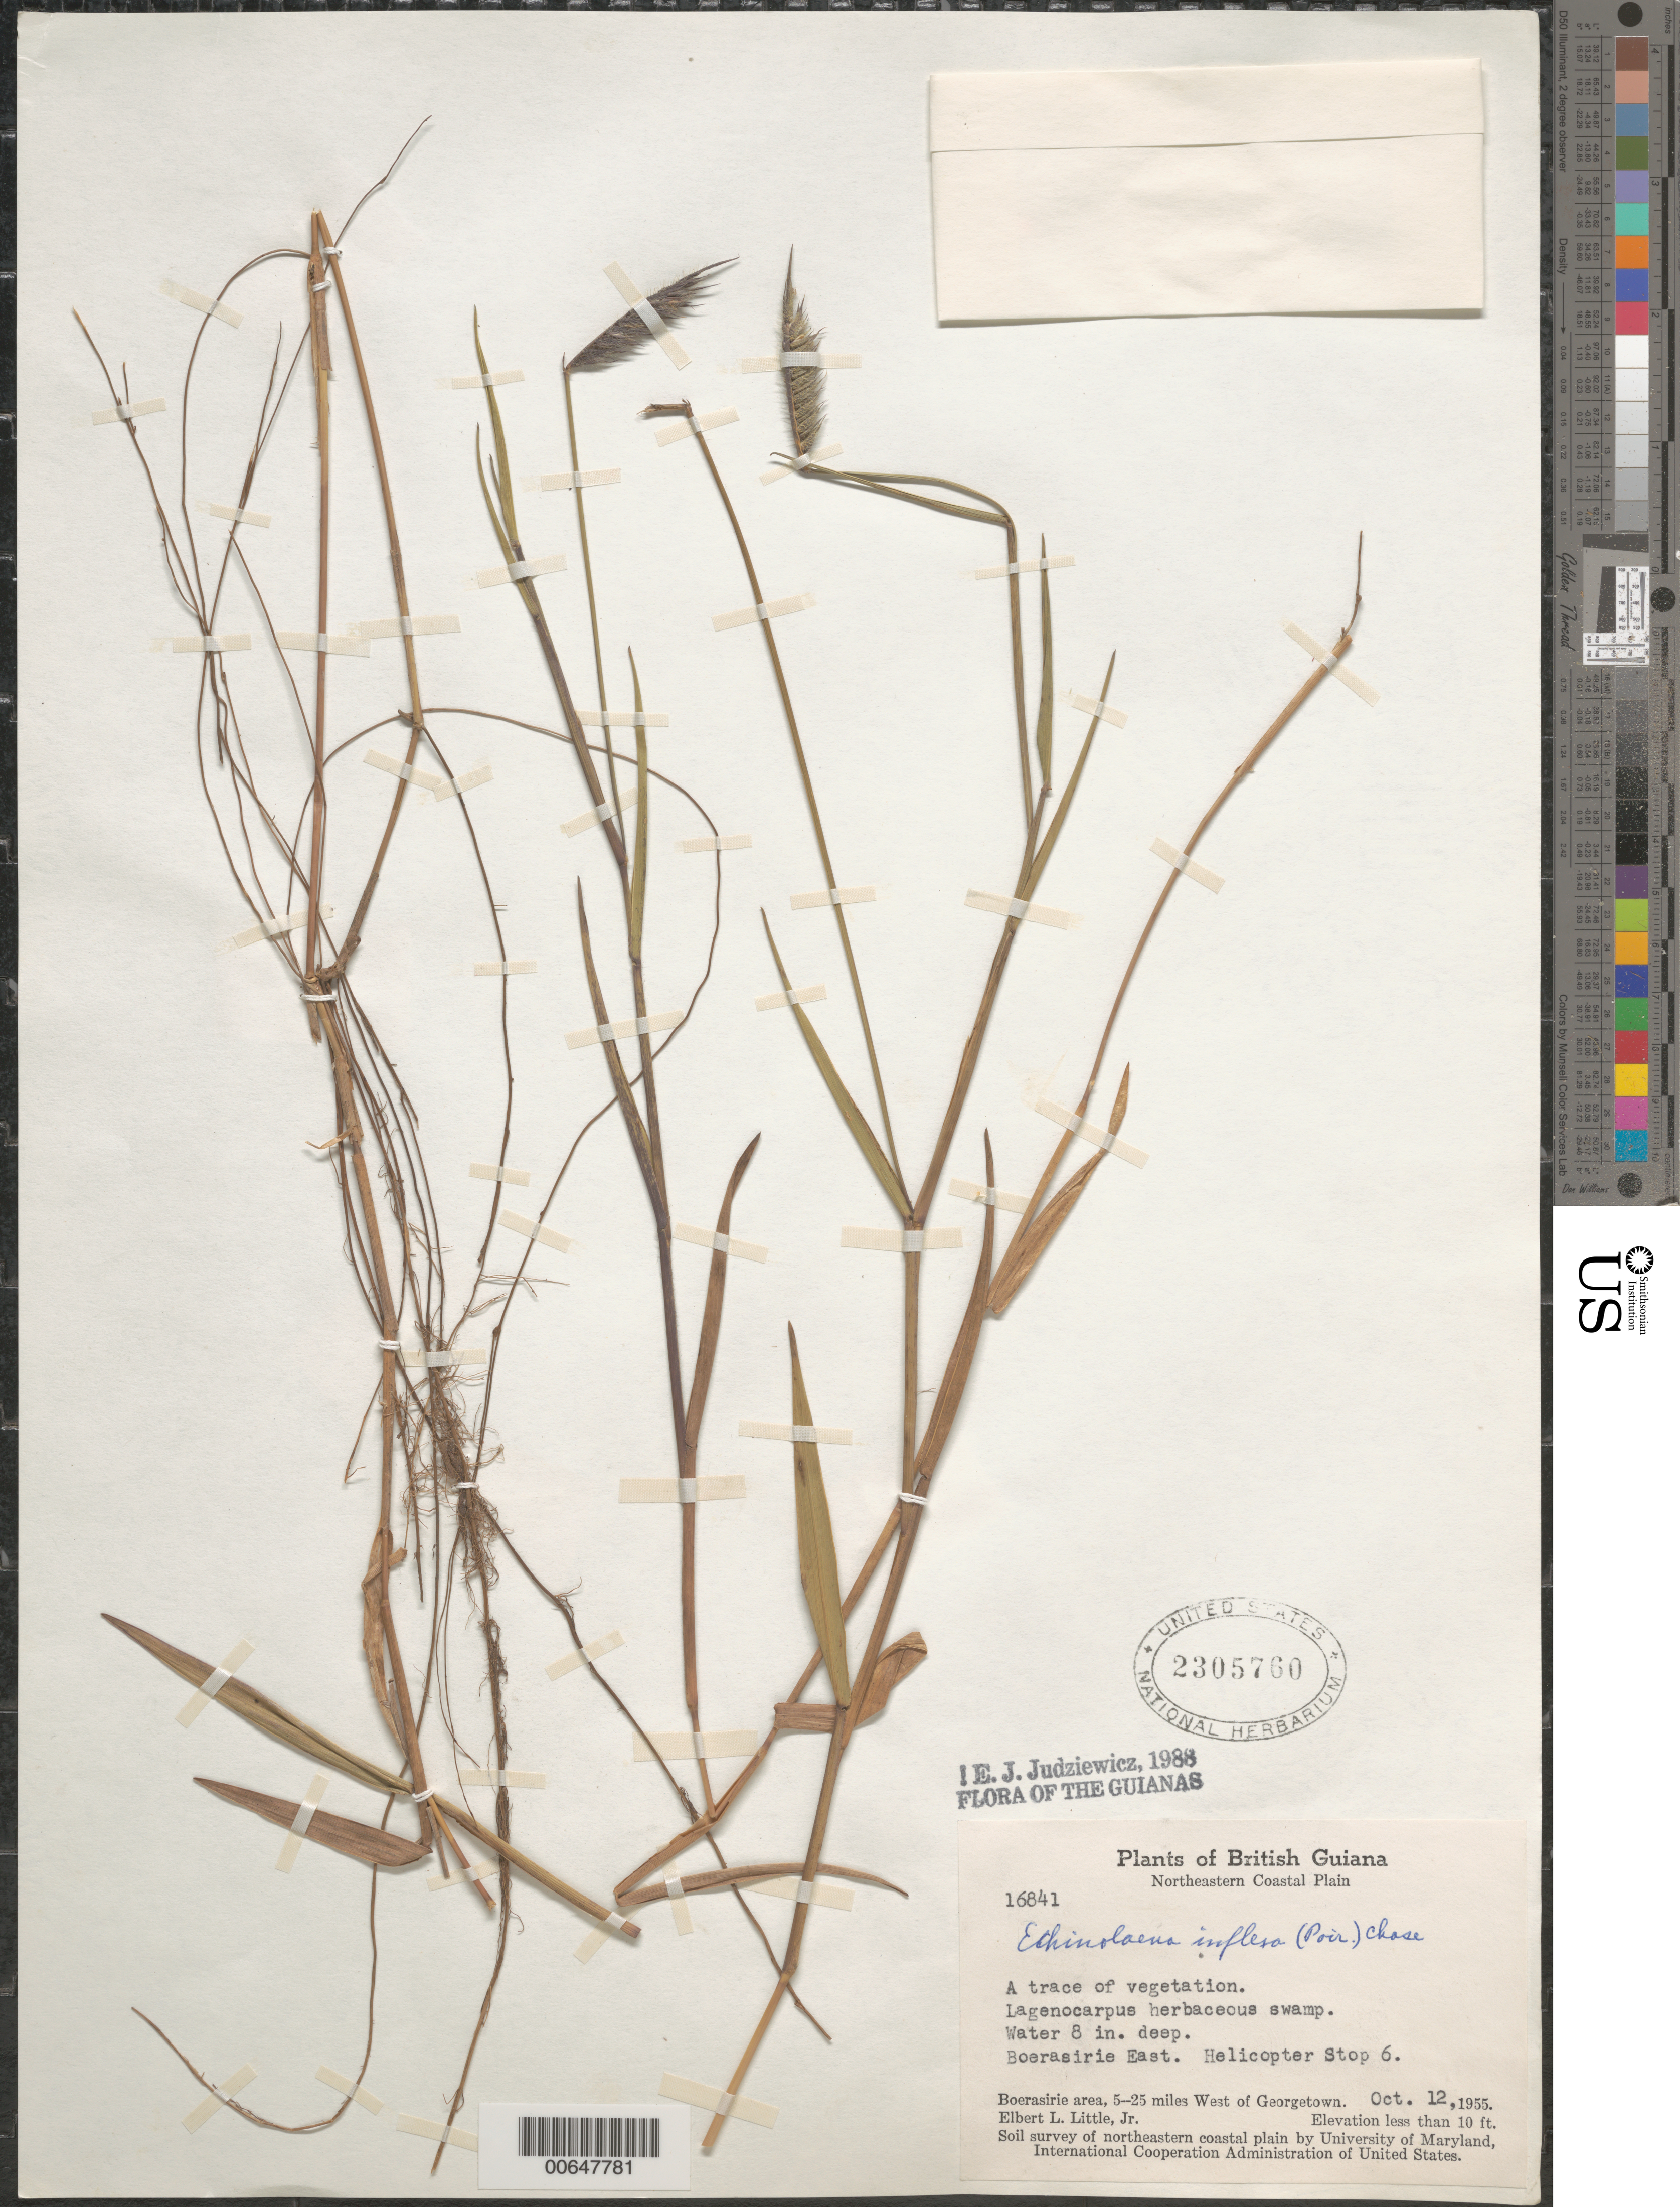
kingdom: Plantae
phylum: Tracheophyta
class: Liliopsida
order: Poales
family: Poaceae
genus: Echinolaena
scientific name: Echinolaena inflexa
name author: (Poir.) Chase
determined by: Judziewicz, E. J.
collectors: E. L. Little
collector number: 16841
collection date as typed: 12-Oct-55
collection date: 1955-10-12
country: Guyana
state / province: Essequibo Isl-W. Demerara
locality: Boerasirie East, 5-25 mi. W of Georgetown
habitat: Lagenocarpus herbaceous swamp, water 8 in. deep;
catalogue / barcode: US 2305760